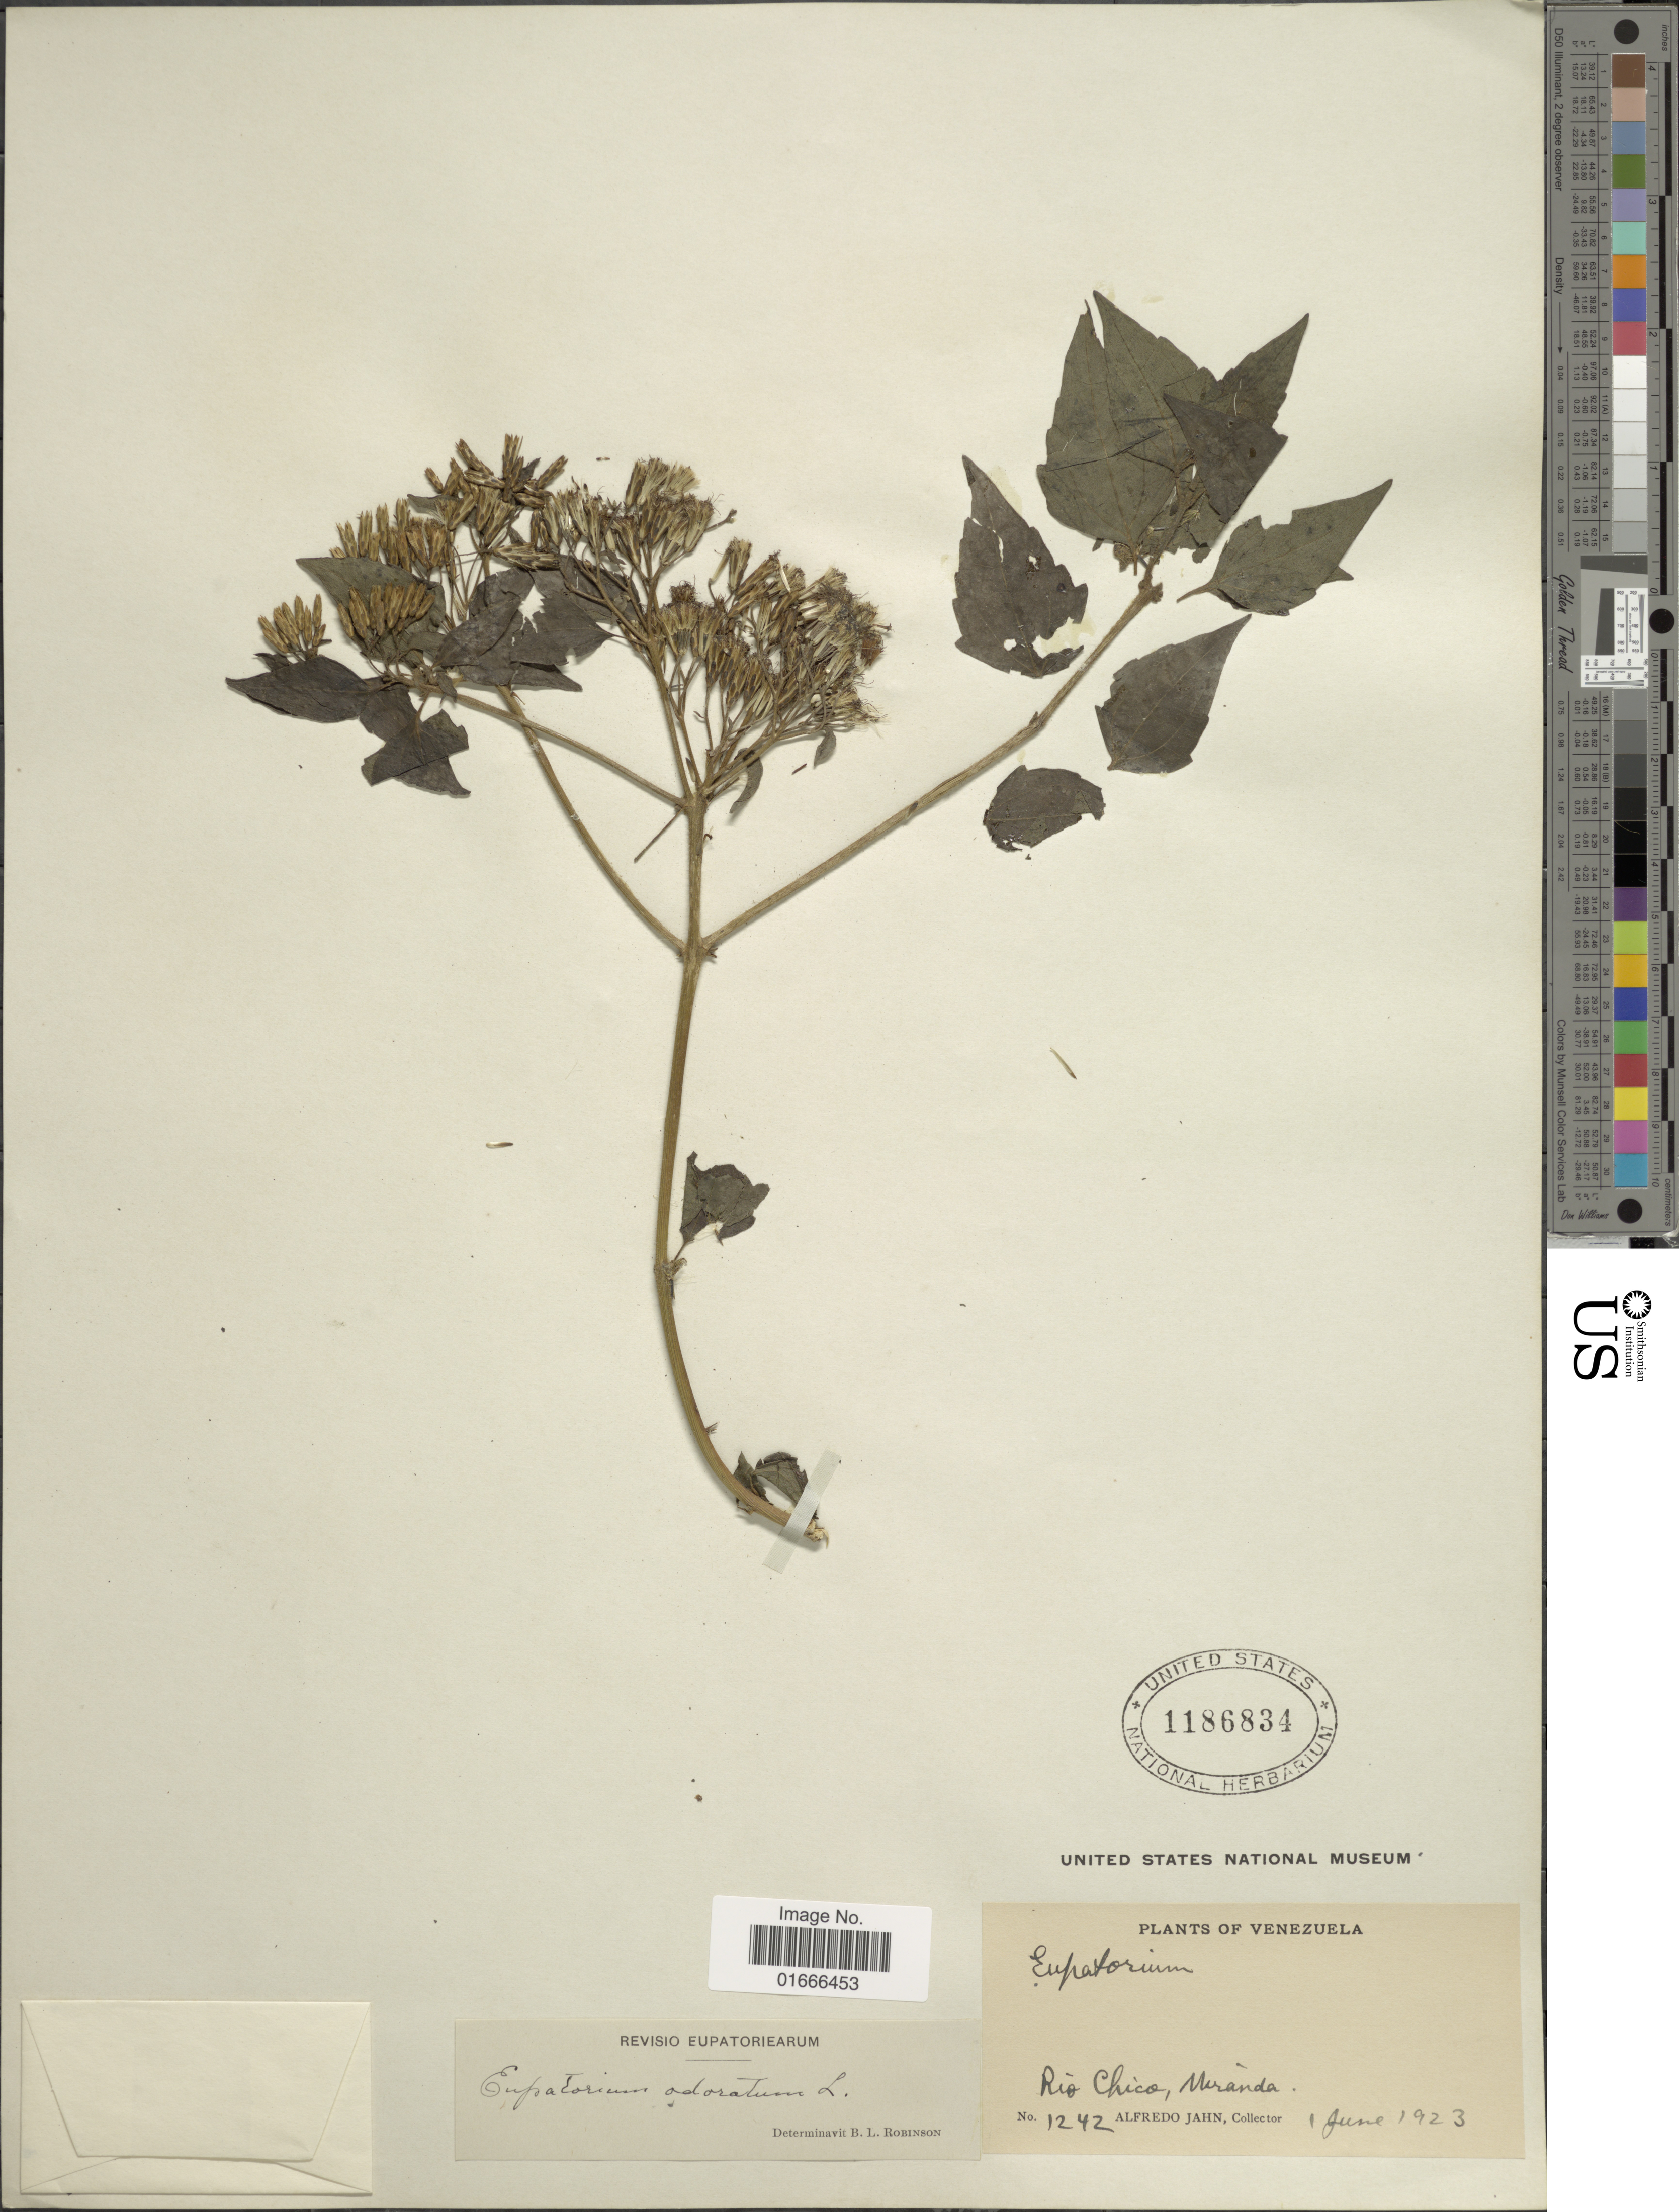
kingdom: Plantae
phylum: Tracheophyta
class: Magnoliopsida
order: Asterales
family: Asteraceae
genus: Chromolaena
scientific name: Chromolaena odorata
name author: (L.) R.M. King & H. Rob.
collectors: A. Jahn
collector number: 1242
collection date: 1923-06-01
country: Venezuela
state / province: Miranda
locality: Rio Chico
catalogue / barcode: US 1186834